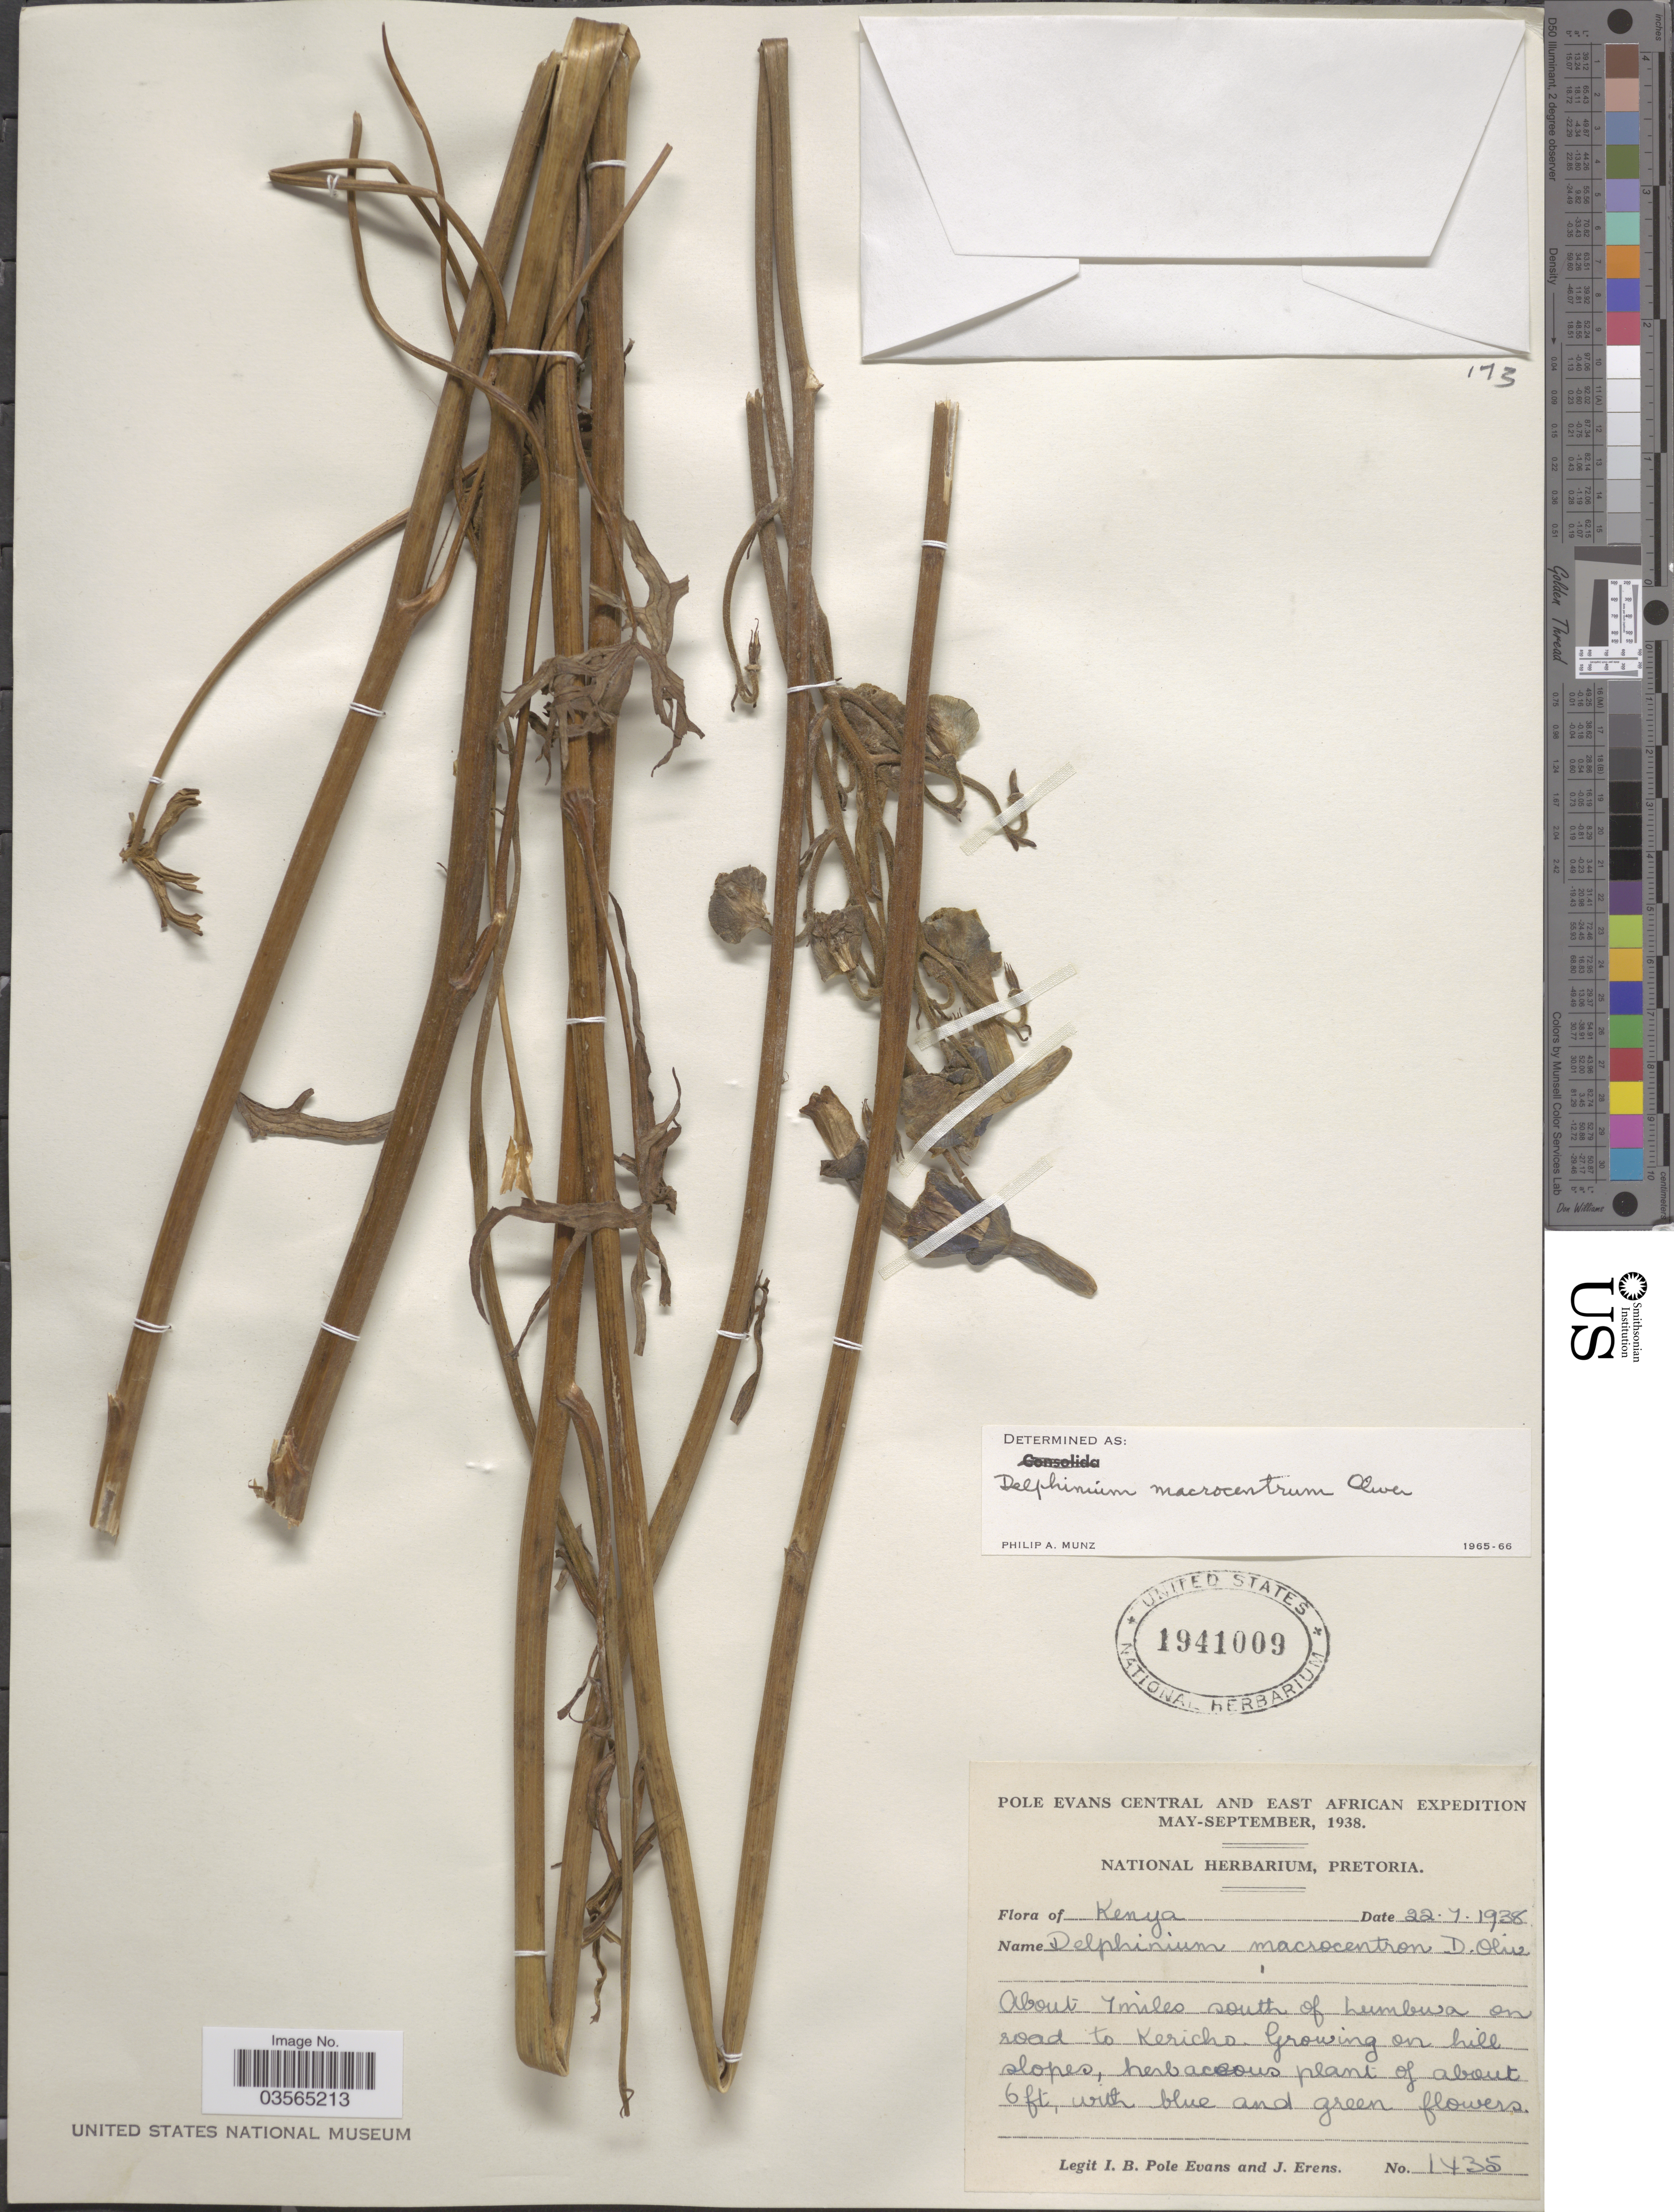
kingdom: Plantae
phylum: Tracheophyta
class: Magnoliopsida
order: Ranunculales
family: Ranunculaceae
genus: Delphinium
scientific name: Delphinium macrocentrum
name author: Oliv.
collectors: I. B. Pole-Evans & J. Erens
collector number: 1435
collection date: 1938-07-22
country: Kenya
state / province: Kericho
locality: Central and East African. About 7 miles south of Lumbwa on road to Kericho.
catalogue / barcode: US 1941009